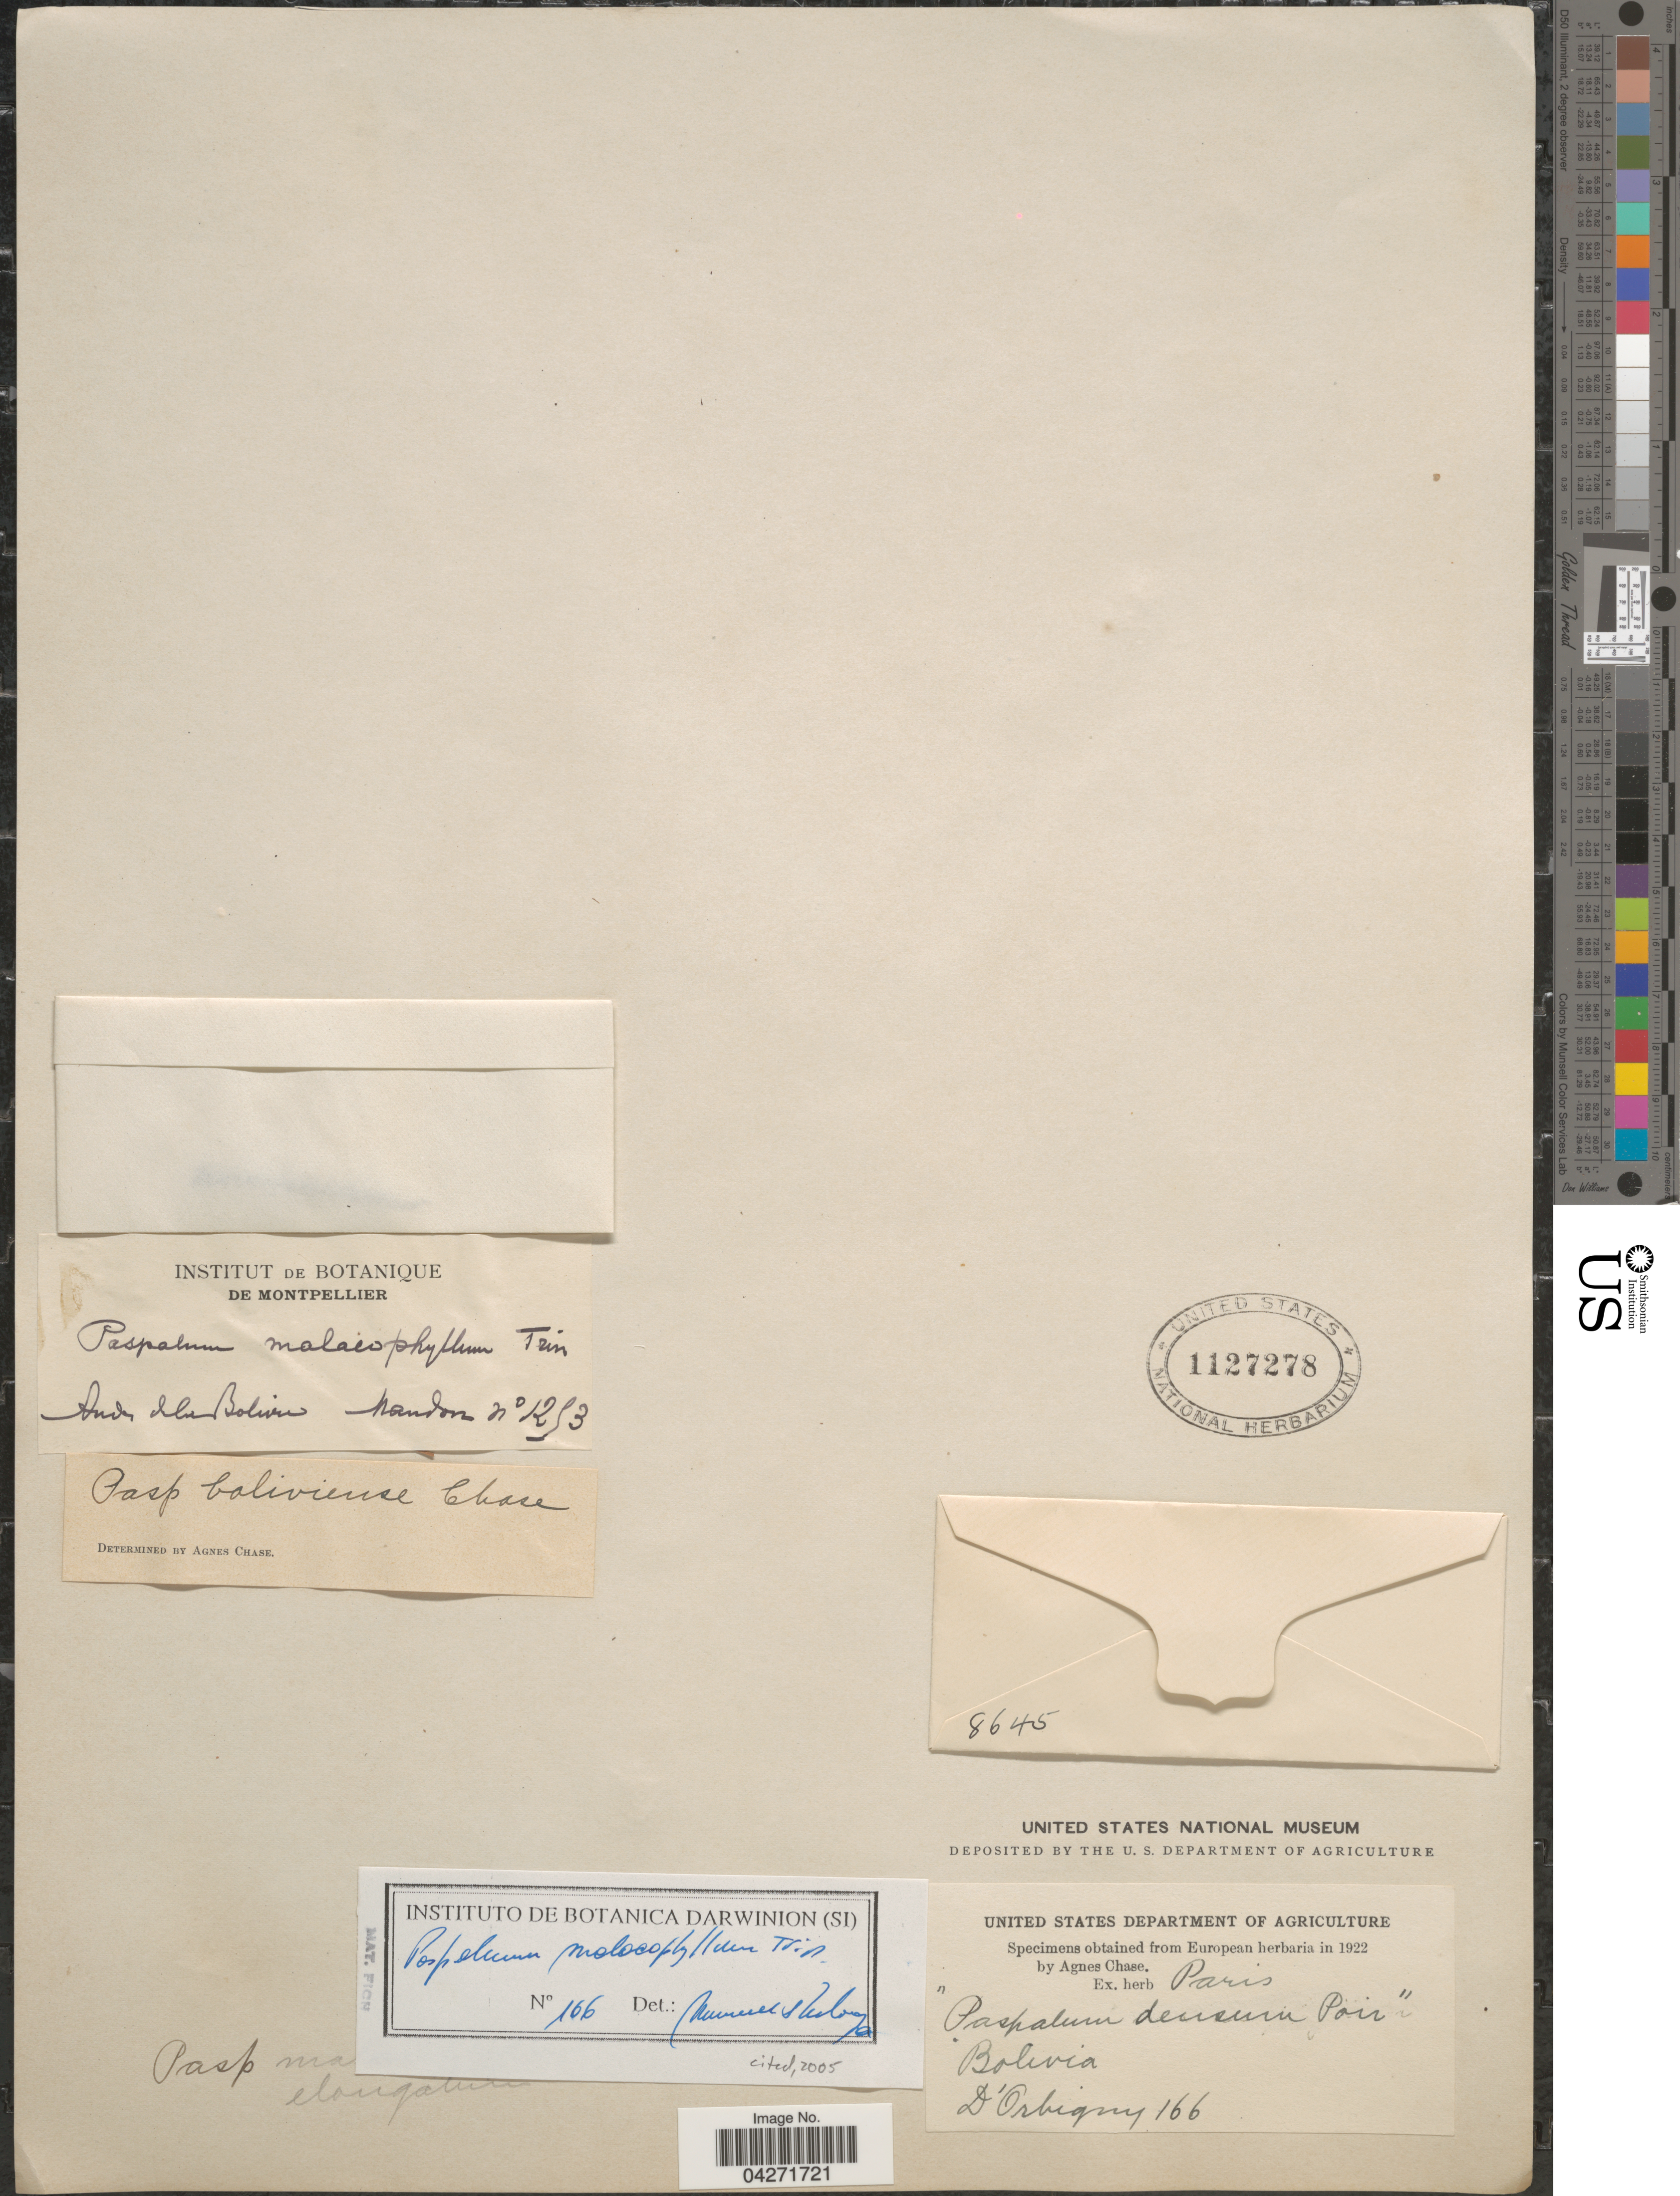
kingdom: Plantae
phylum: Tracheophyta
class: Liliopsida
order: Poales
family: Poaceae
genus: Paspalum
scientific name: Paspalum malacophyllum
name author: Trin.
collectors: D'Orbigny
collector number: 166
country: Bolivia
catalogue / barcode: US 1127278